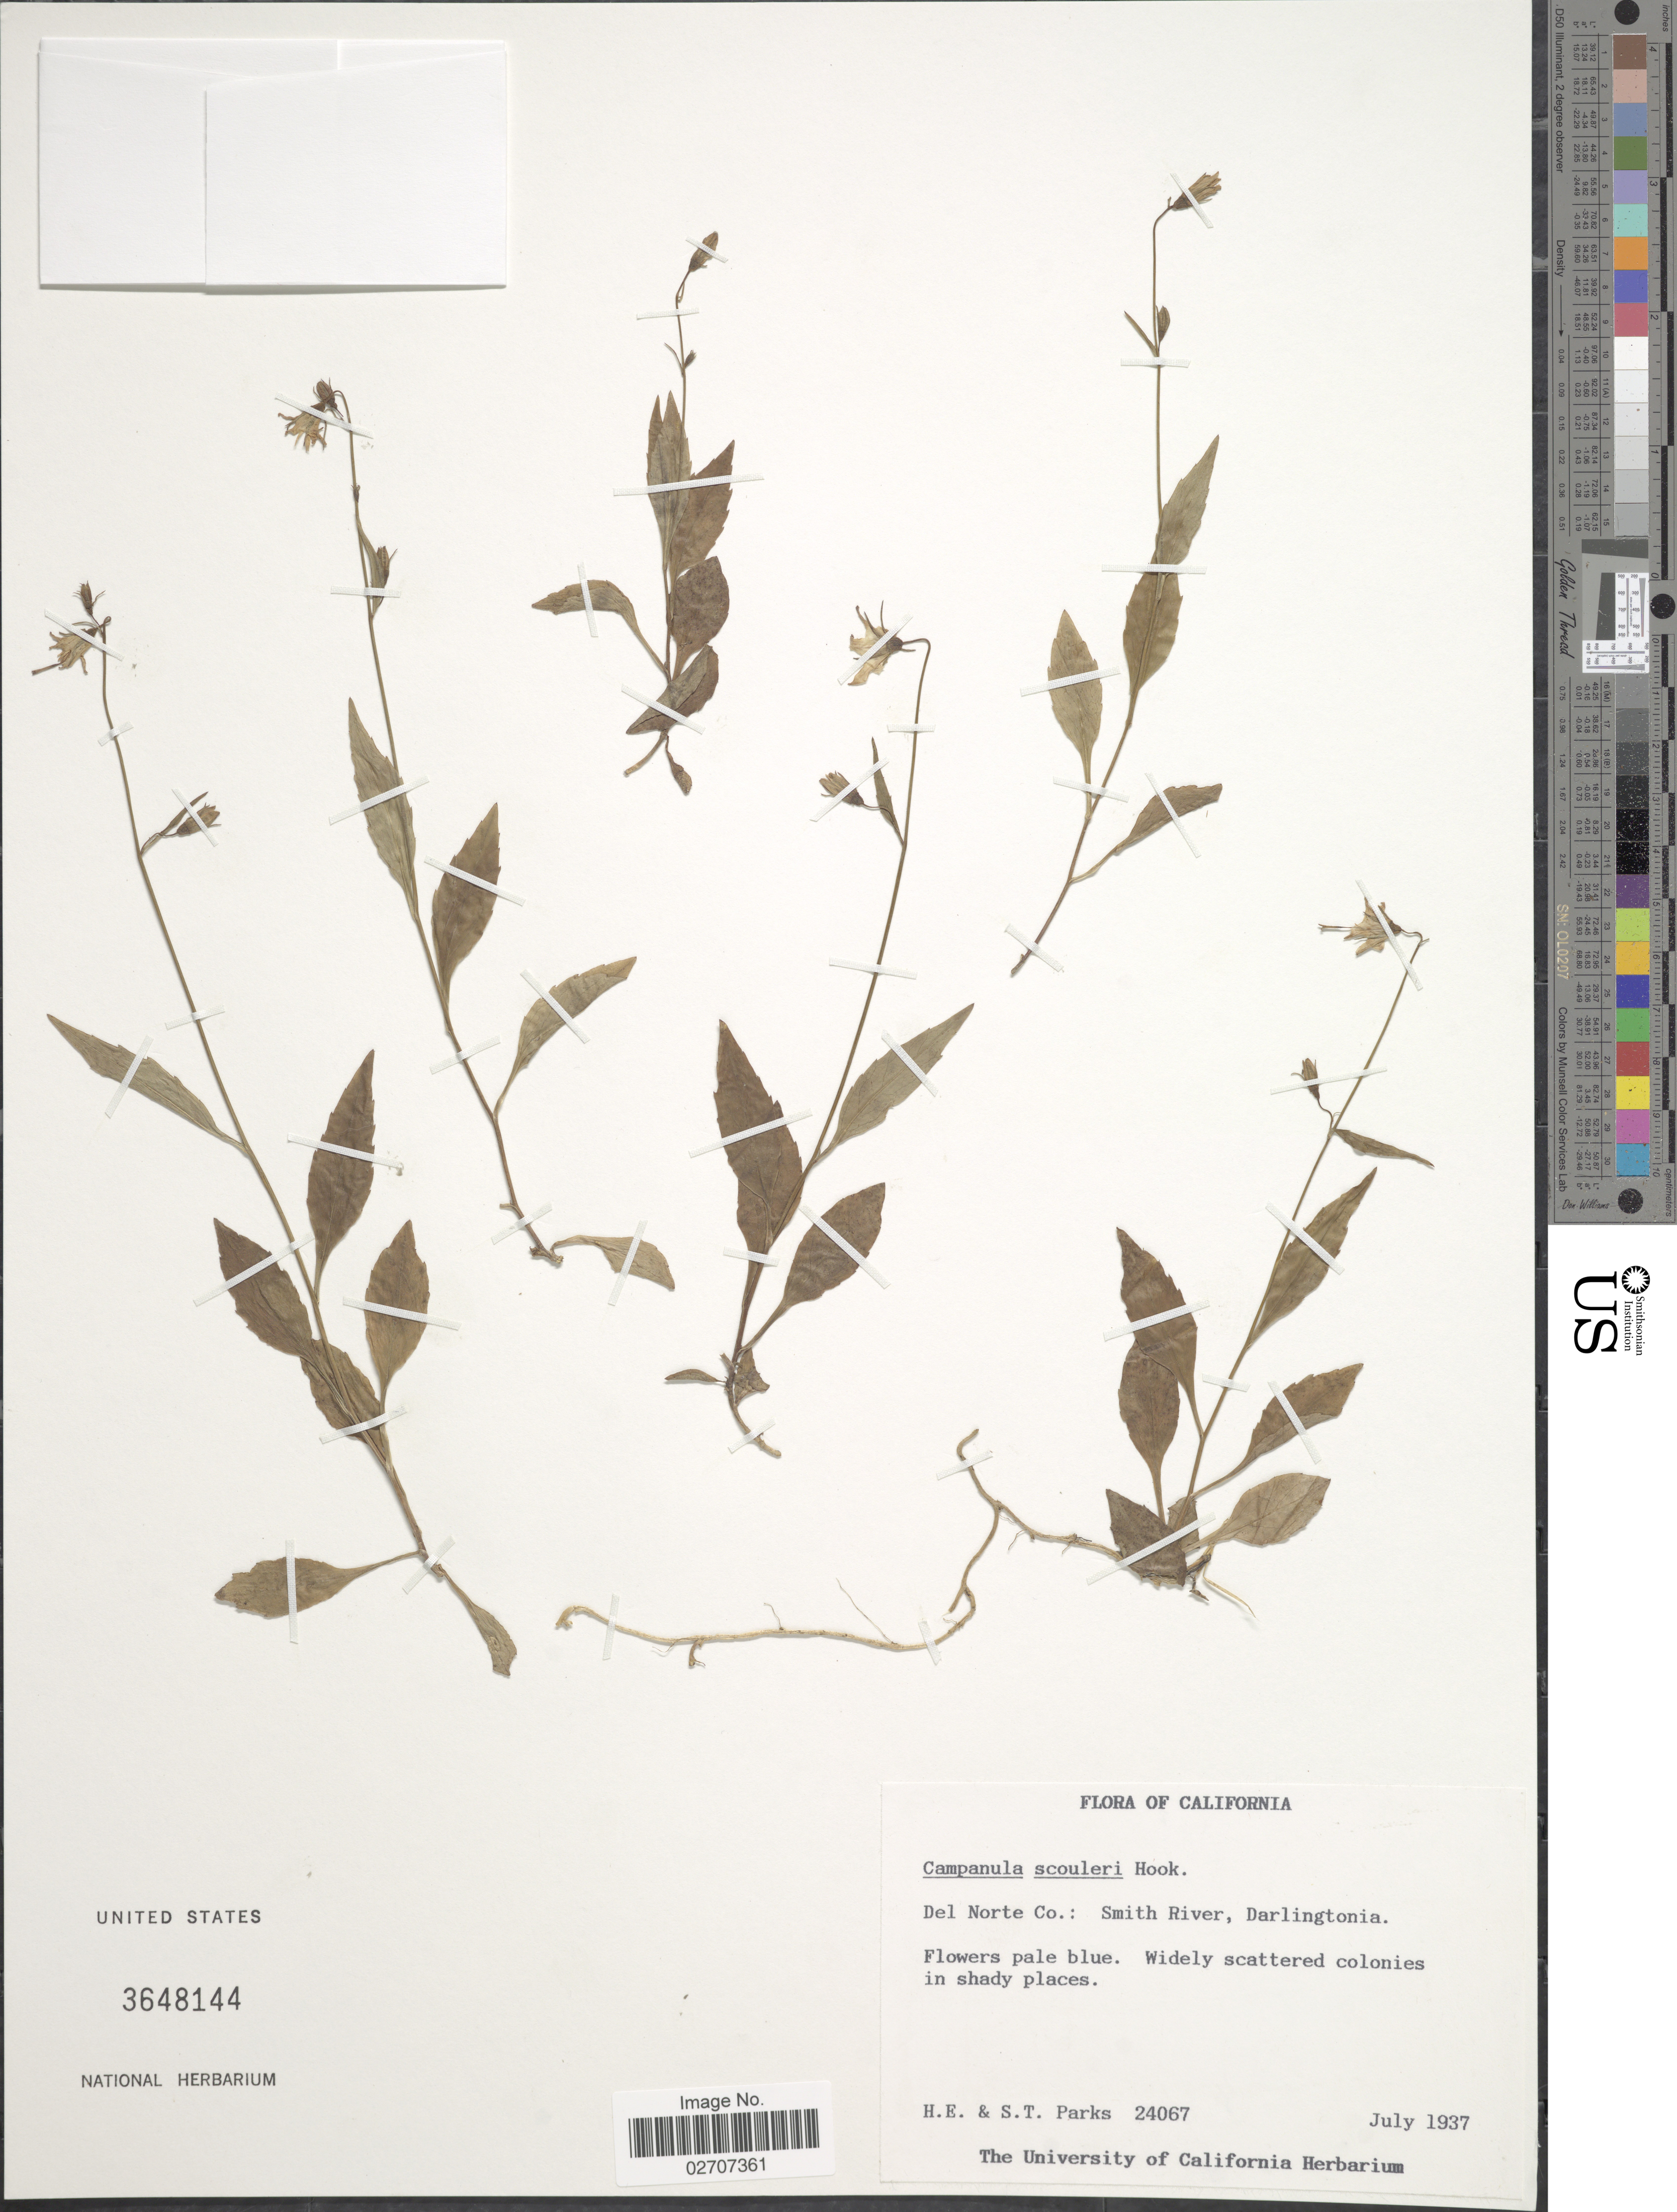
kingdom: Plantae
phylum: Tracheophyta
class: Magnoliopsida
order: Asterales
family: Campanulaceae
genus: Campanula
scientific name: Campanula scouleri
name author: Hook.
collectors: H. E. Parks & S. Parks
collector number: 24067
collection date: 1937-07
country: United States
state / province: California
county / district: Del Norte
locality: Del Norte Co.: Smith River, Darlingtonia.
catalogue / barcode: US 3648144